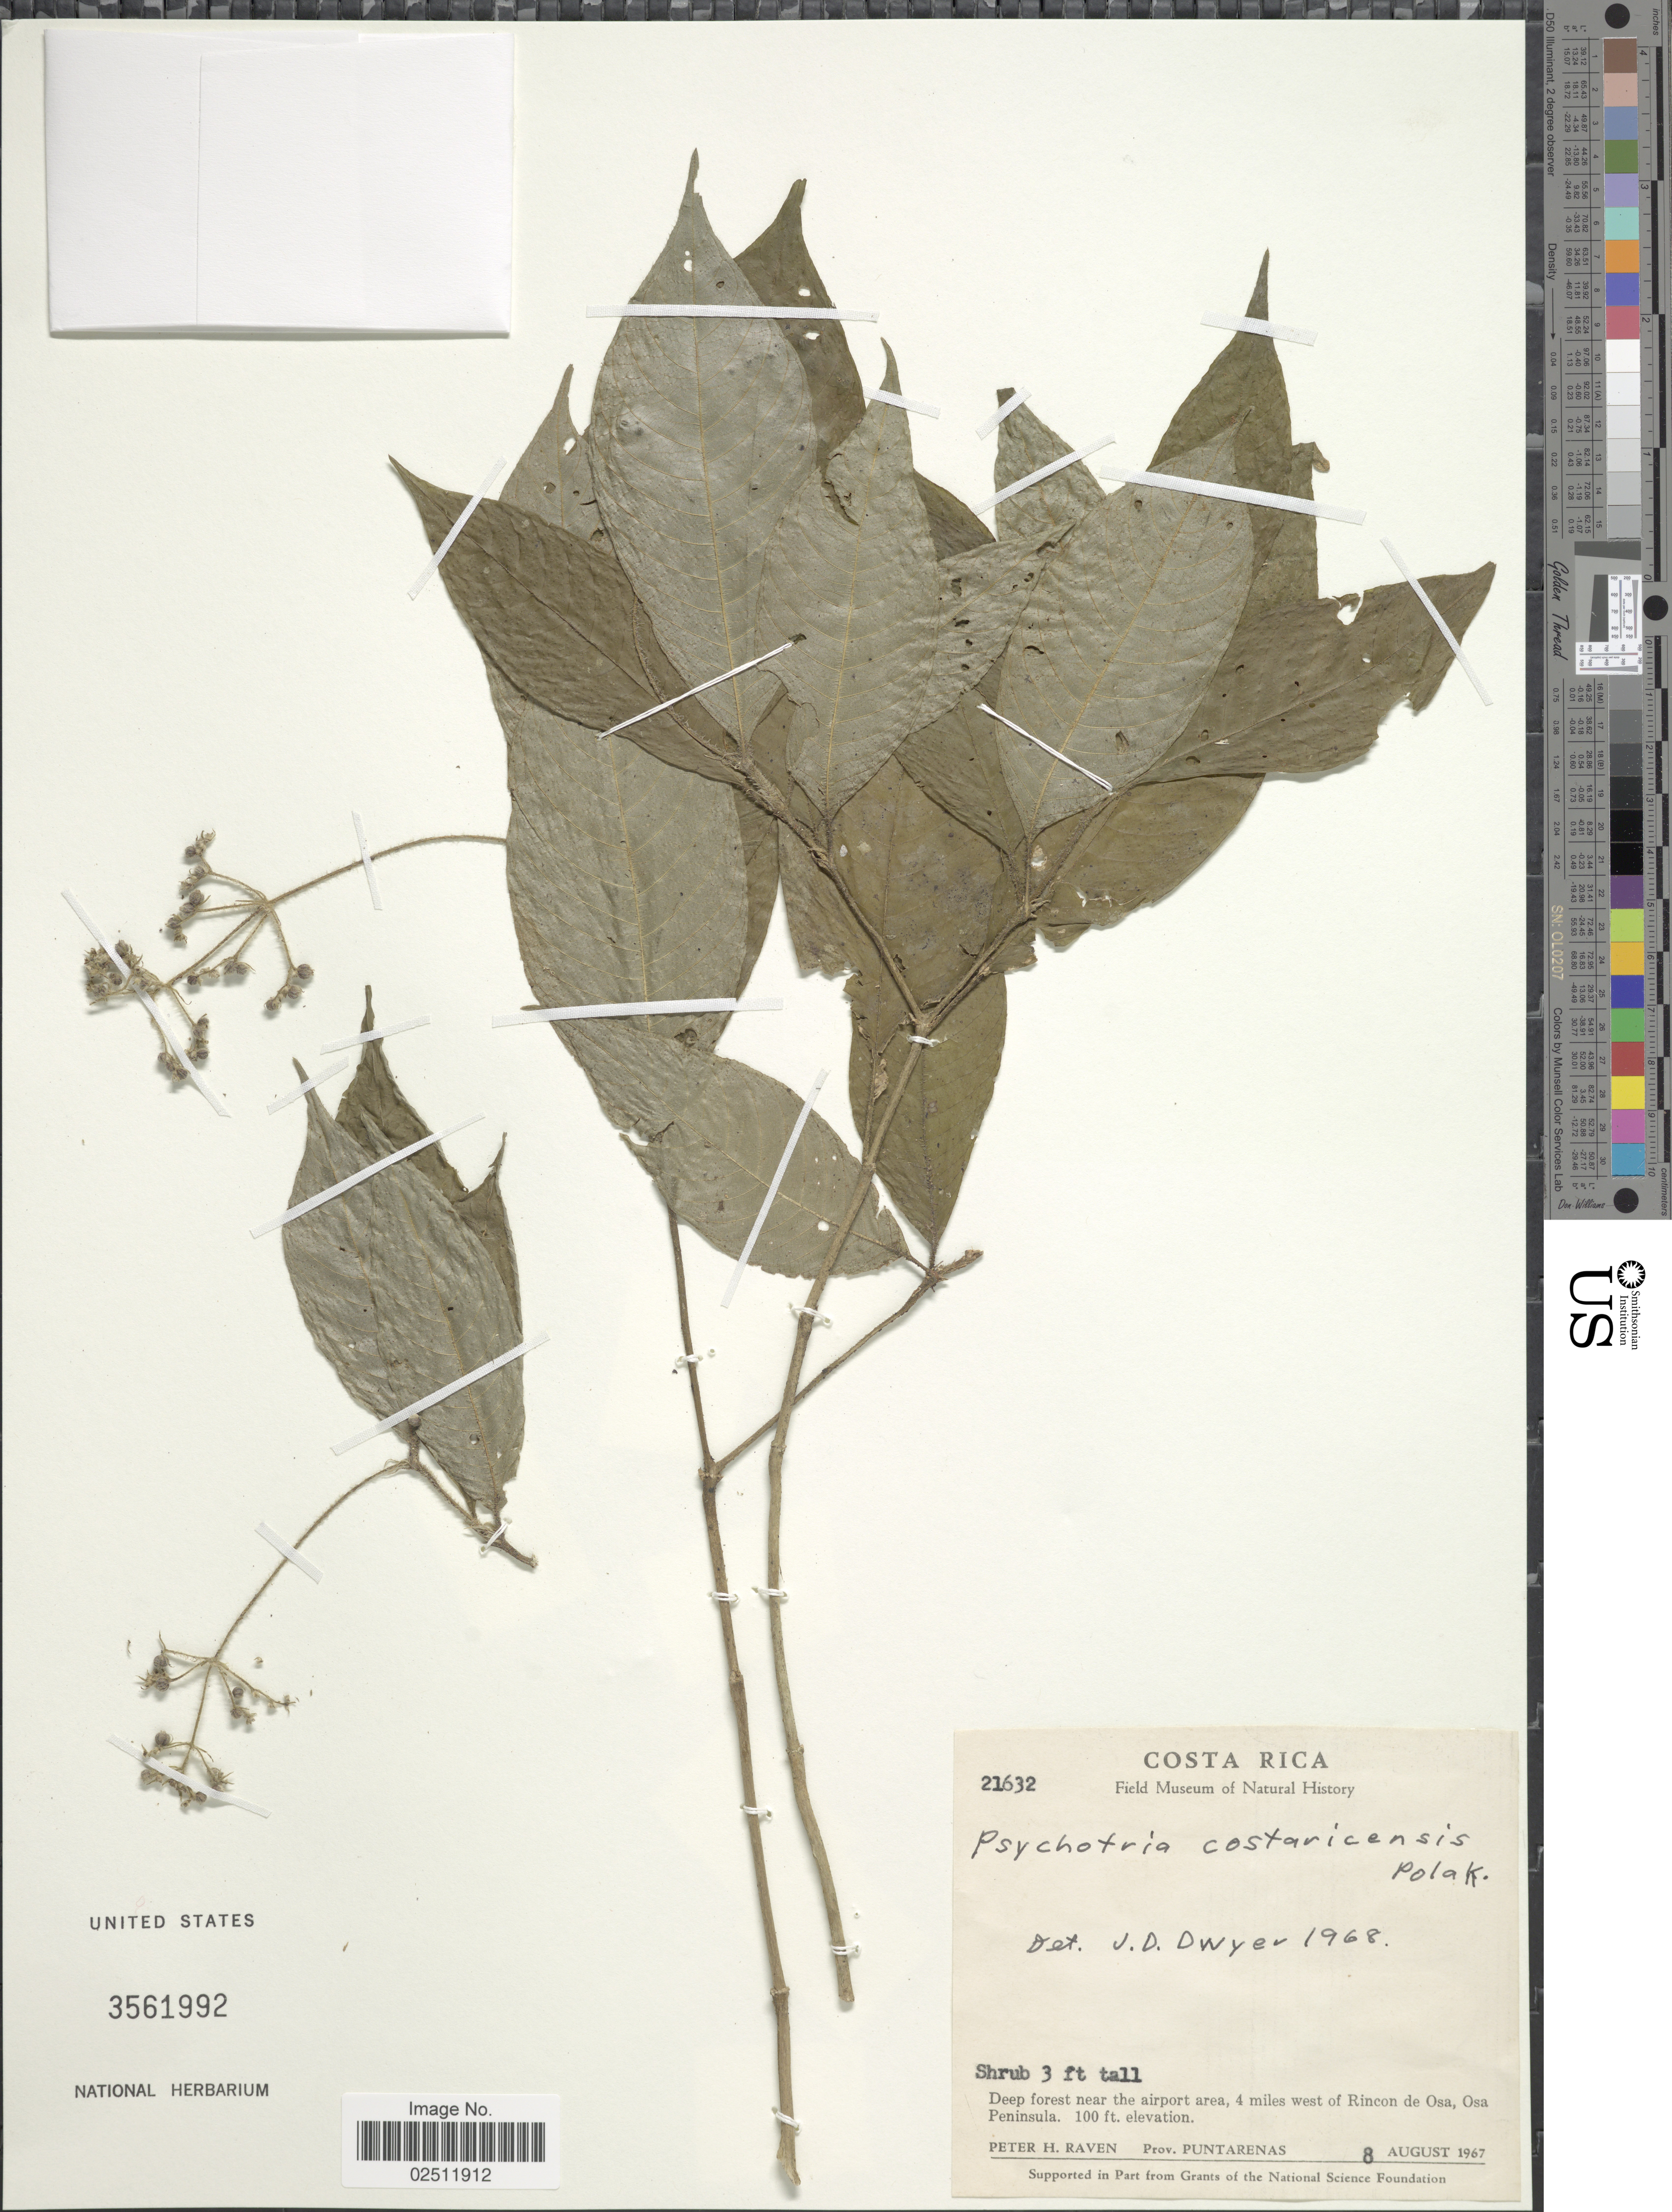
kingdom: Plantae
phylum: Tracheophyta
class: Magnoliopsida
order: Gentianales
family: Rubiaceae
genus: Psychotria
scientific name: Psychotria costaricensis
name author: Pol.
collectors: P. Raven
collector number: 21632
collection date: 1967-09-08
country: Costa Rica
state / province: Puntarenas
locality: Deep forest near the airport area, 4 miles west of Rincon de Osa, Osa Peninsula.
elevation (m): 30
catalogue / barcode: US 3561992